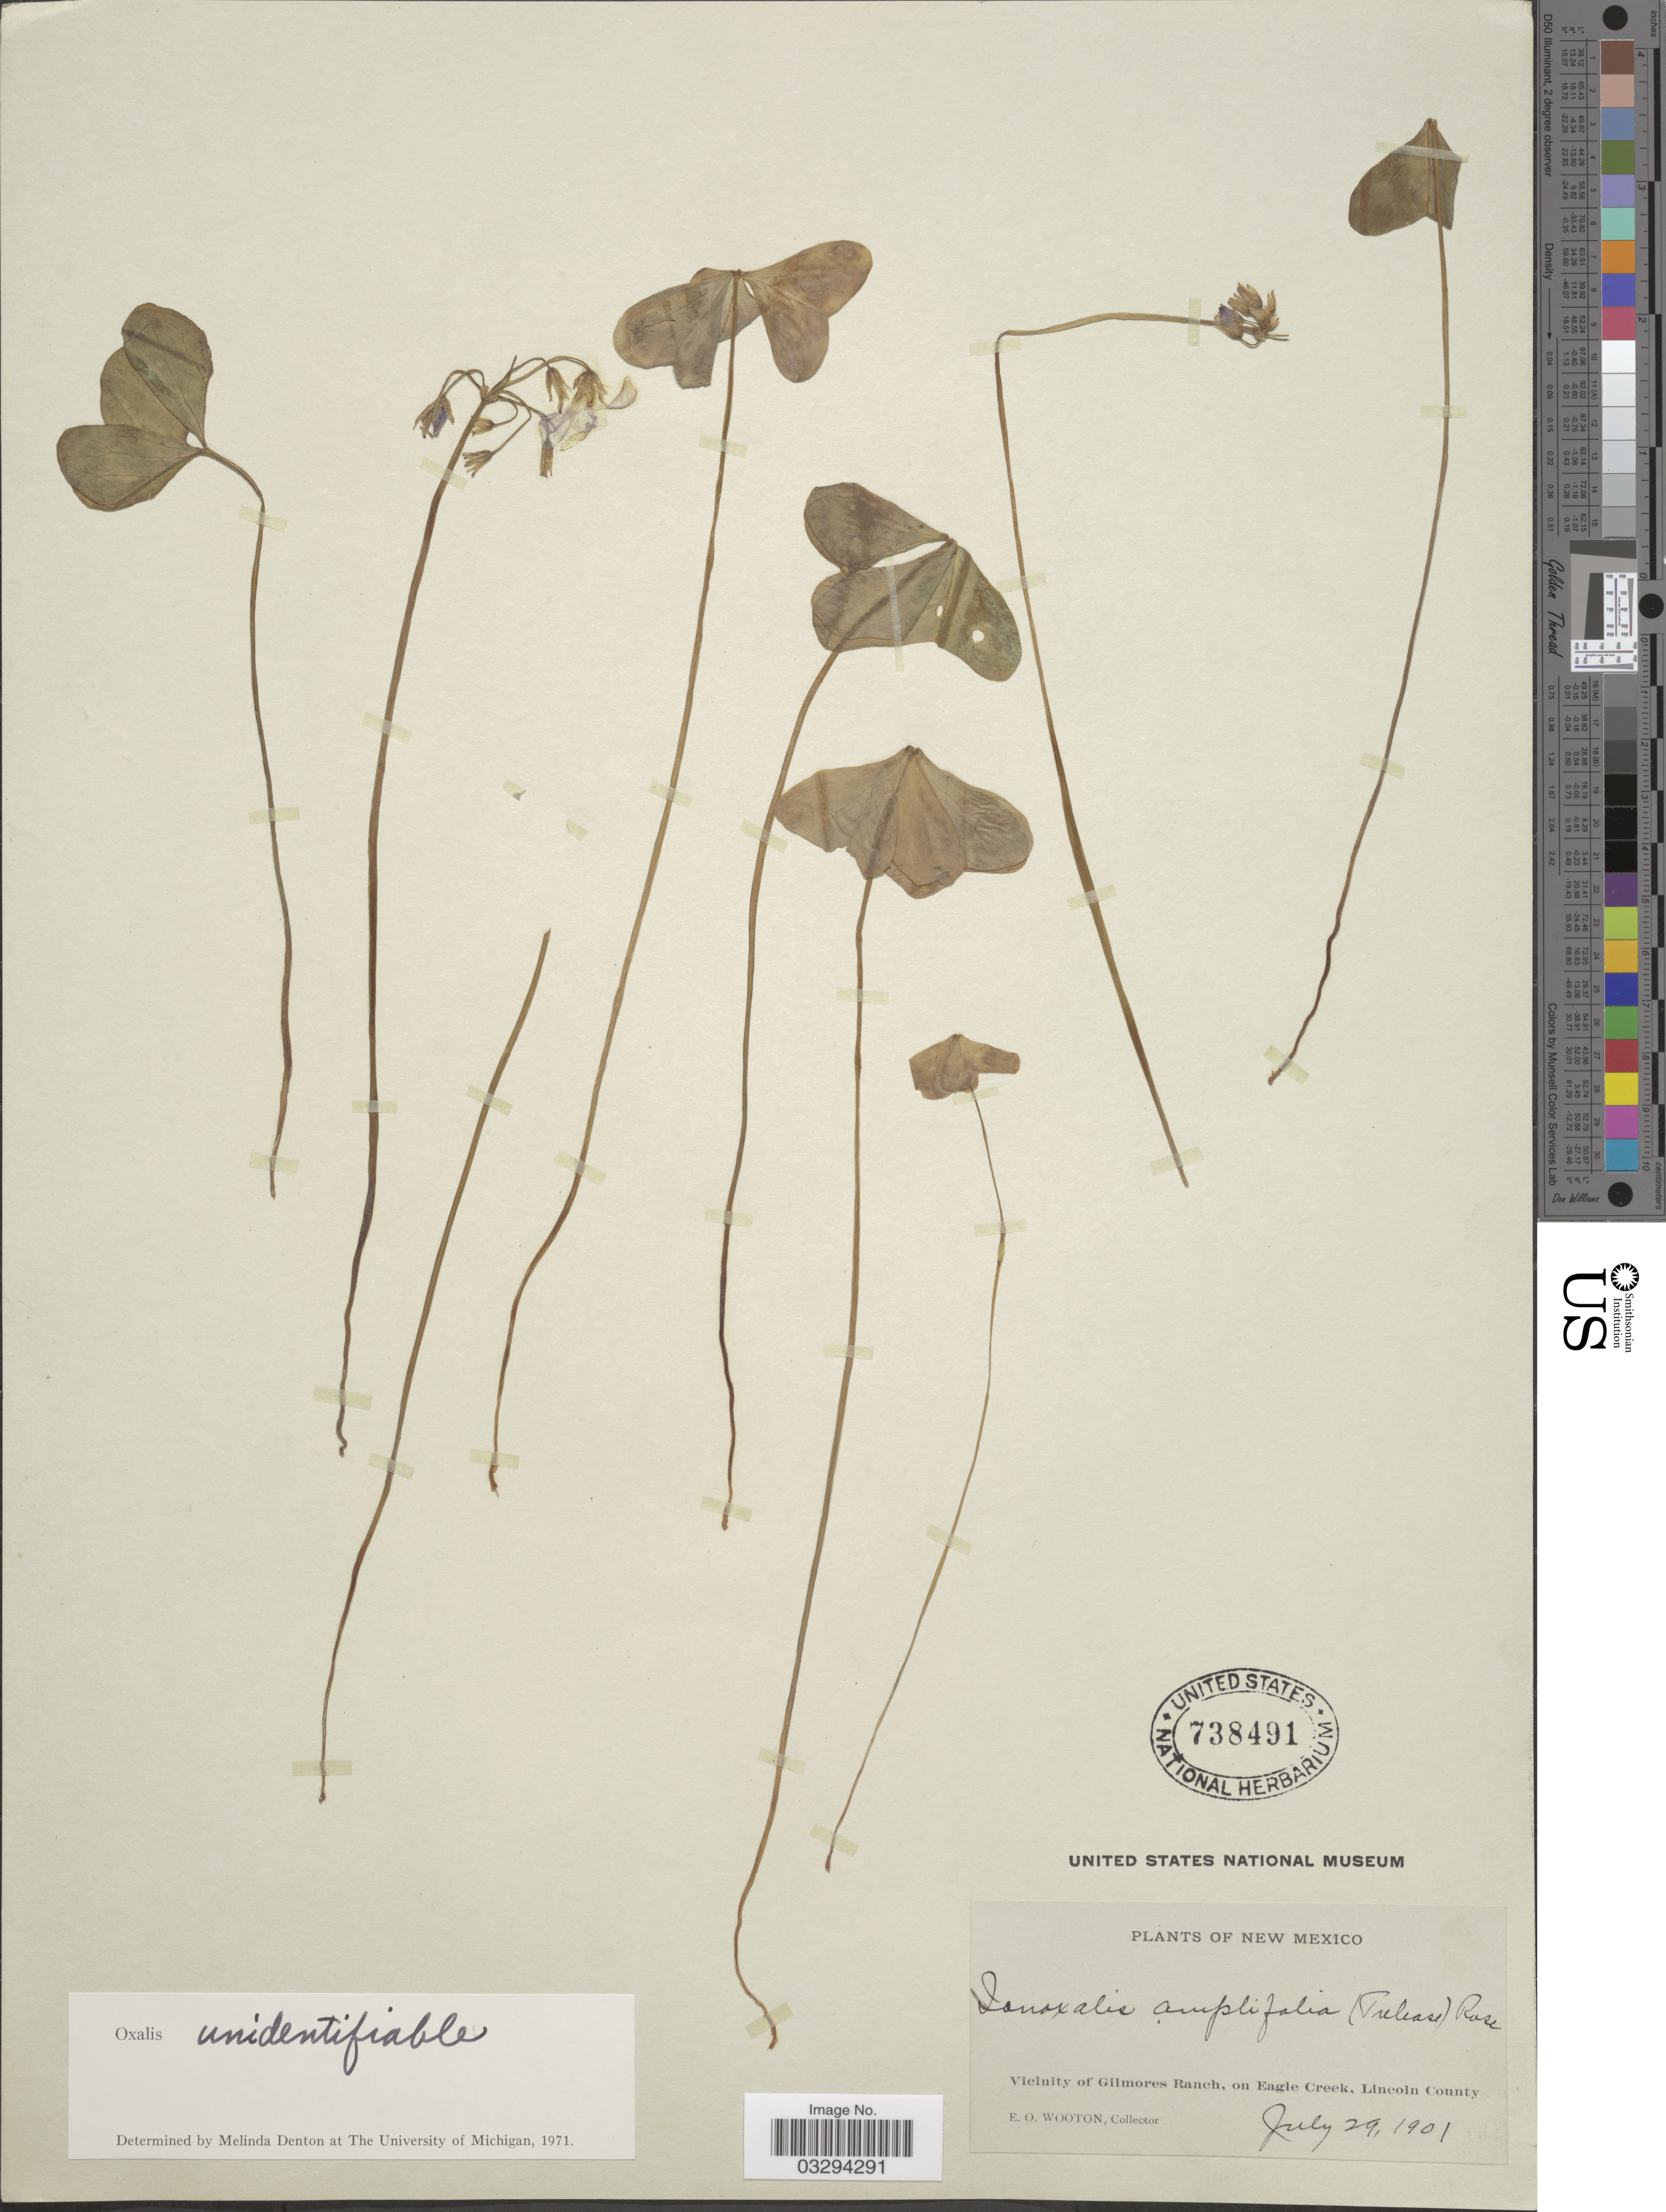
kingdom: Plantae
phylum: Tracheophyta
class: Magnoliopsida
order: Oxalidales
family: Oxalidaceae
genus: Oxalis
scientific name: Oxalis sp.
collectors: E. O. Wooton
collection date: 1901-07-29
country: United States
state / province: New Mexico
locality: Vicinity of Gilmores Ranch, on Eagle Creek, Lincoln County.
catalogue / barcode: US 738491